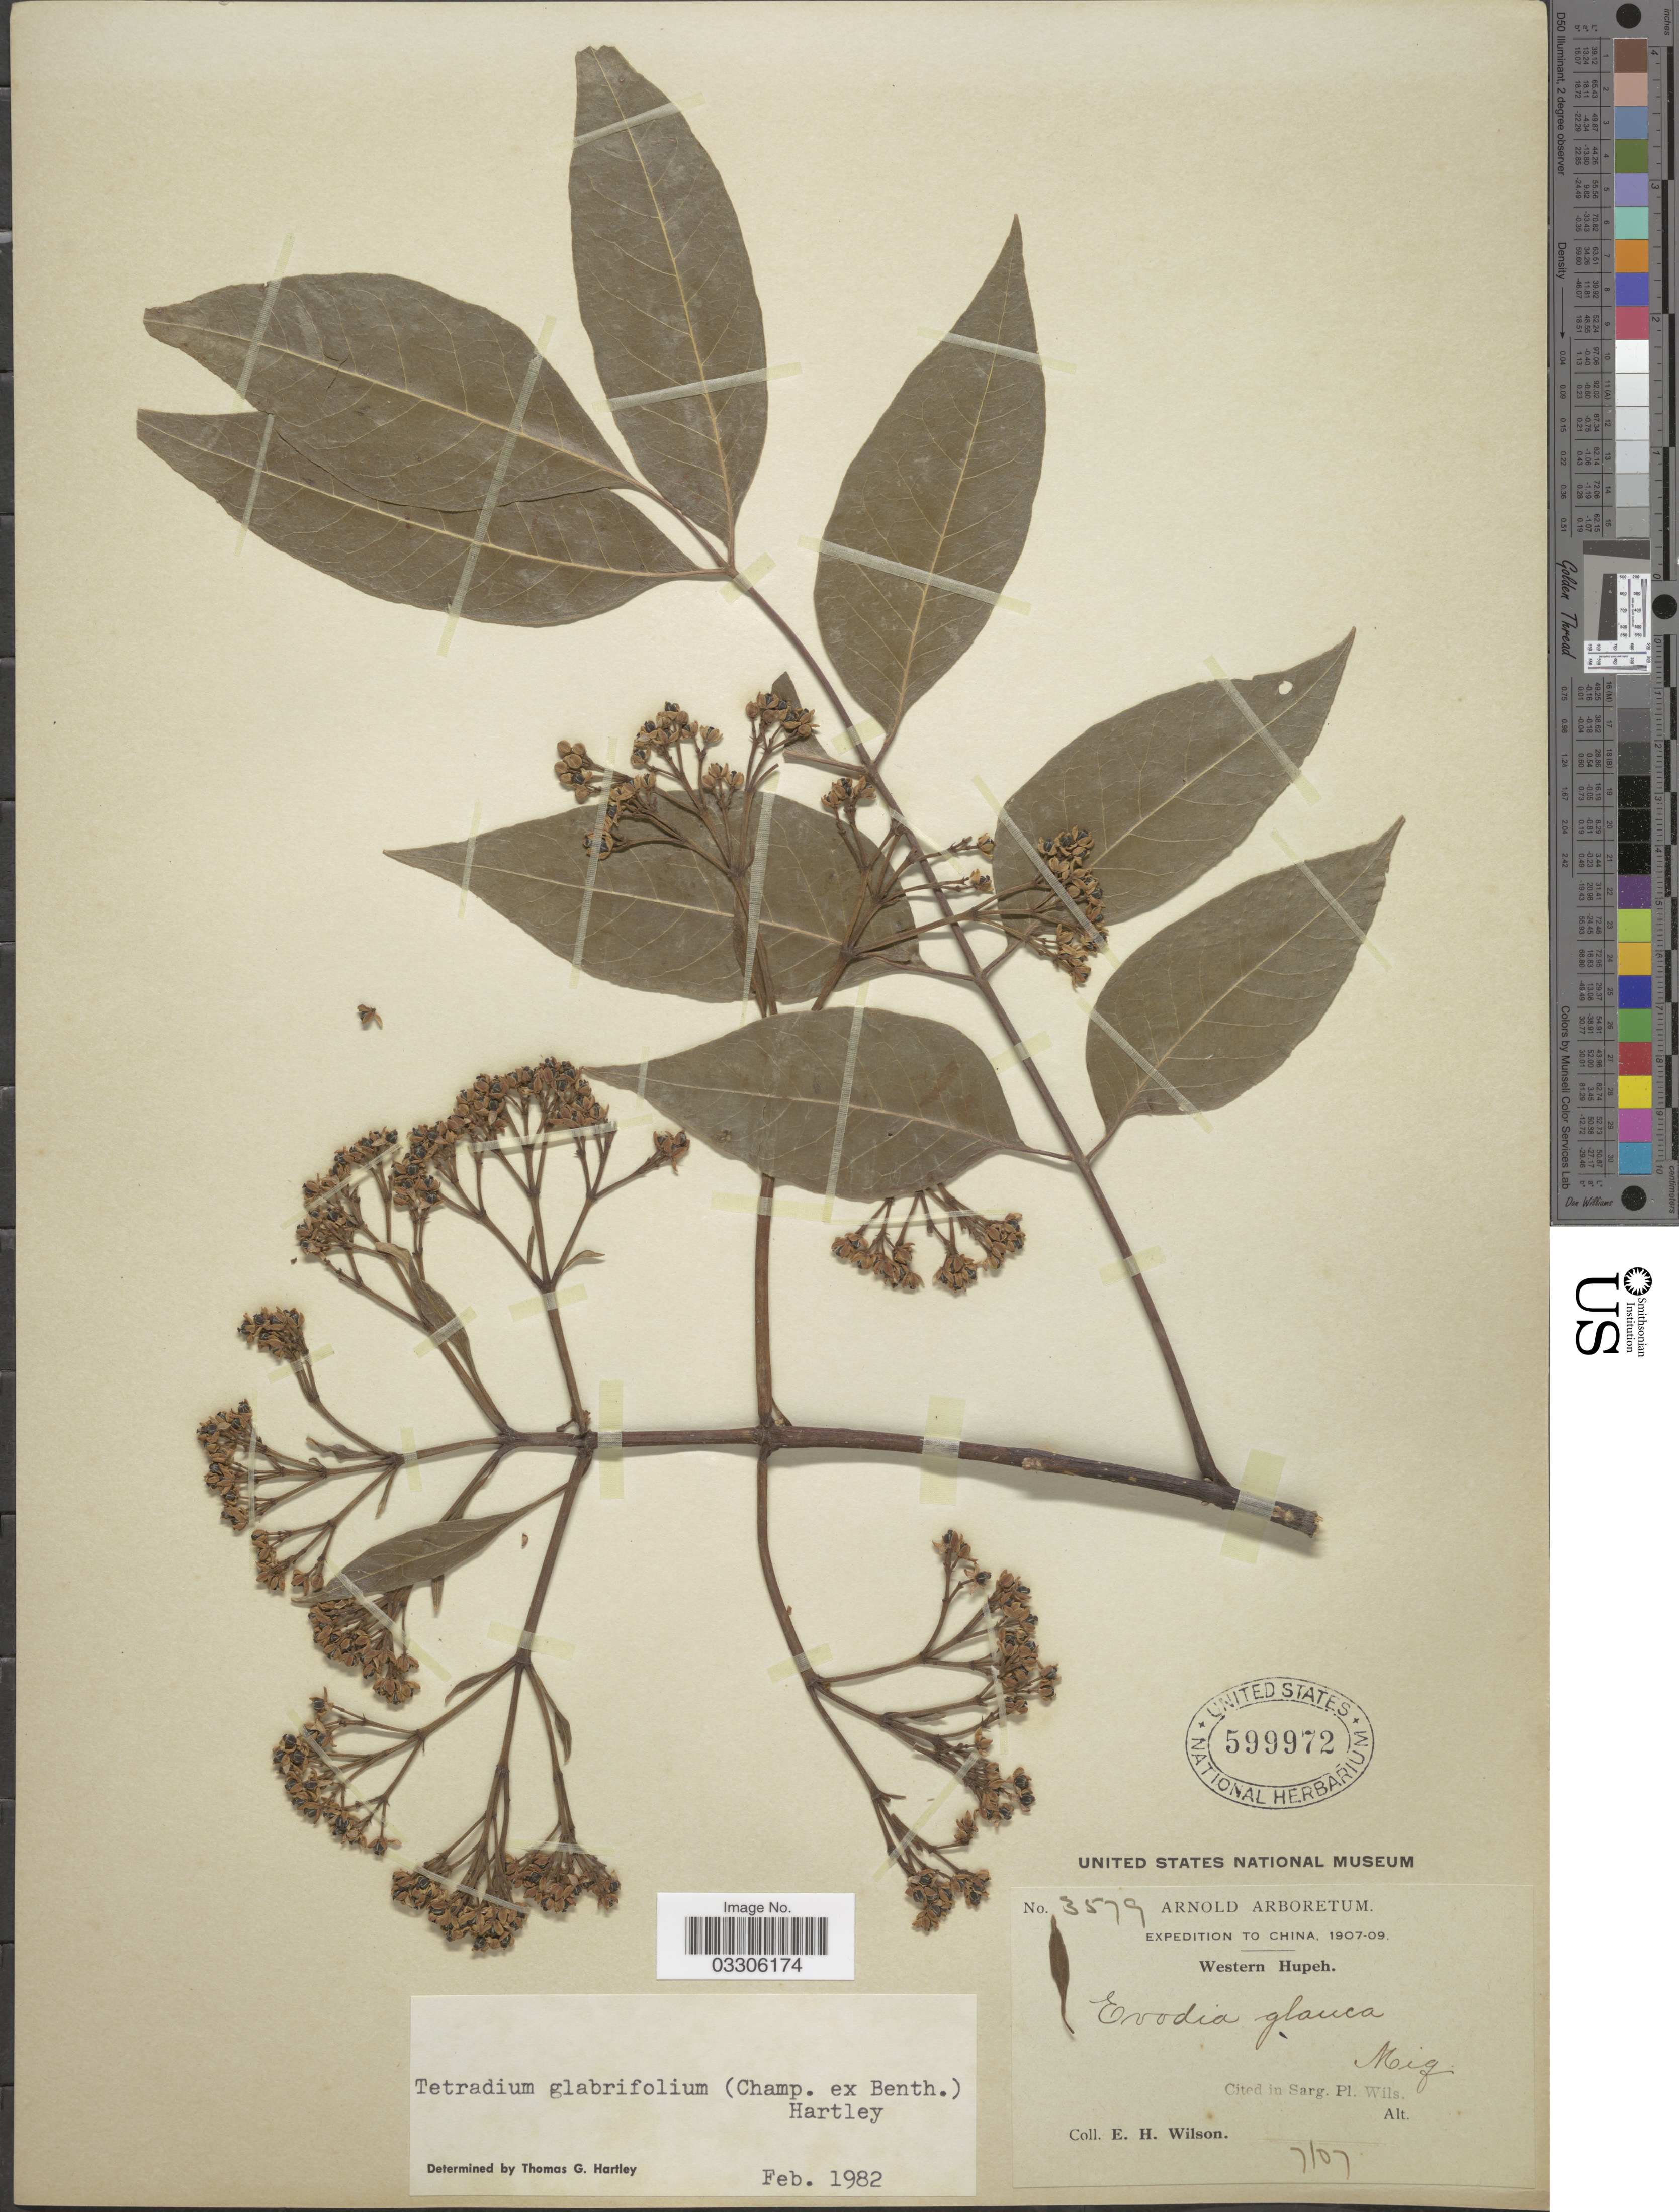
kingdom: Plantae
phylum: Tracheophyta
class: Magnoliopsida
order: Sapindales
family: Rutaceae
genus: Tetradium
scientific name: Tetradium glabrifolium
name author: (Champ. ex Benth.) T.G. Hartley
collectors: E. Wilson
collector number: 3579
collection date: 1907-09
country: China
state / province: Hubei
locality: Western Hupeh.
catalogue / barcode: US 599972